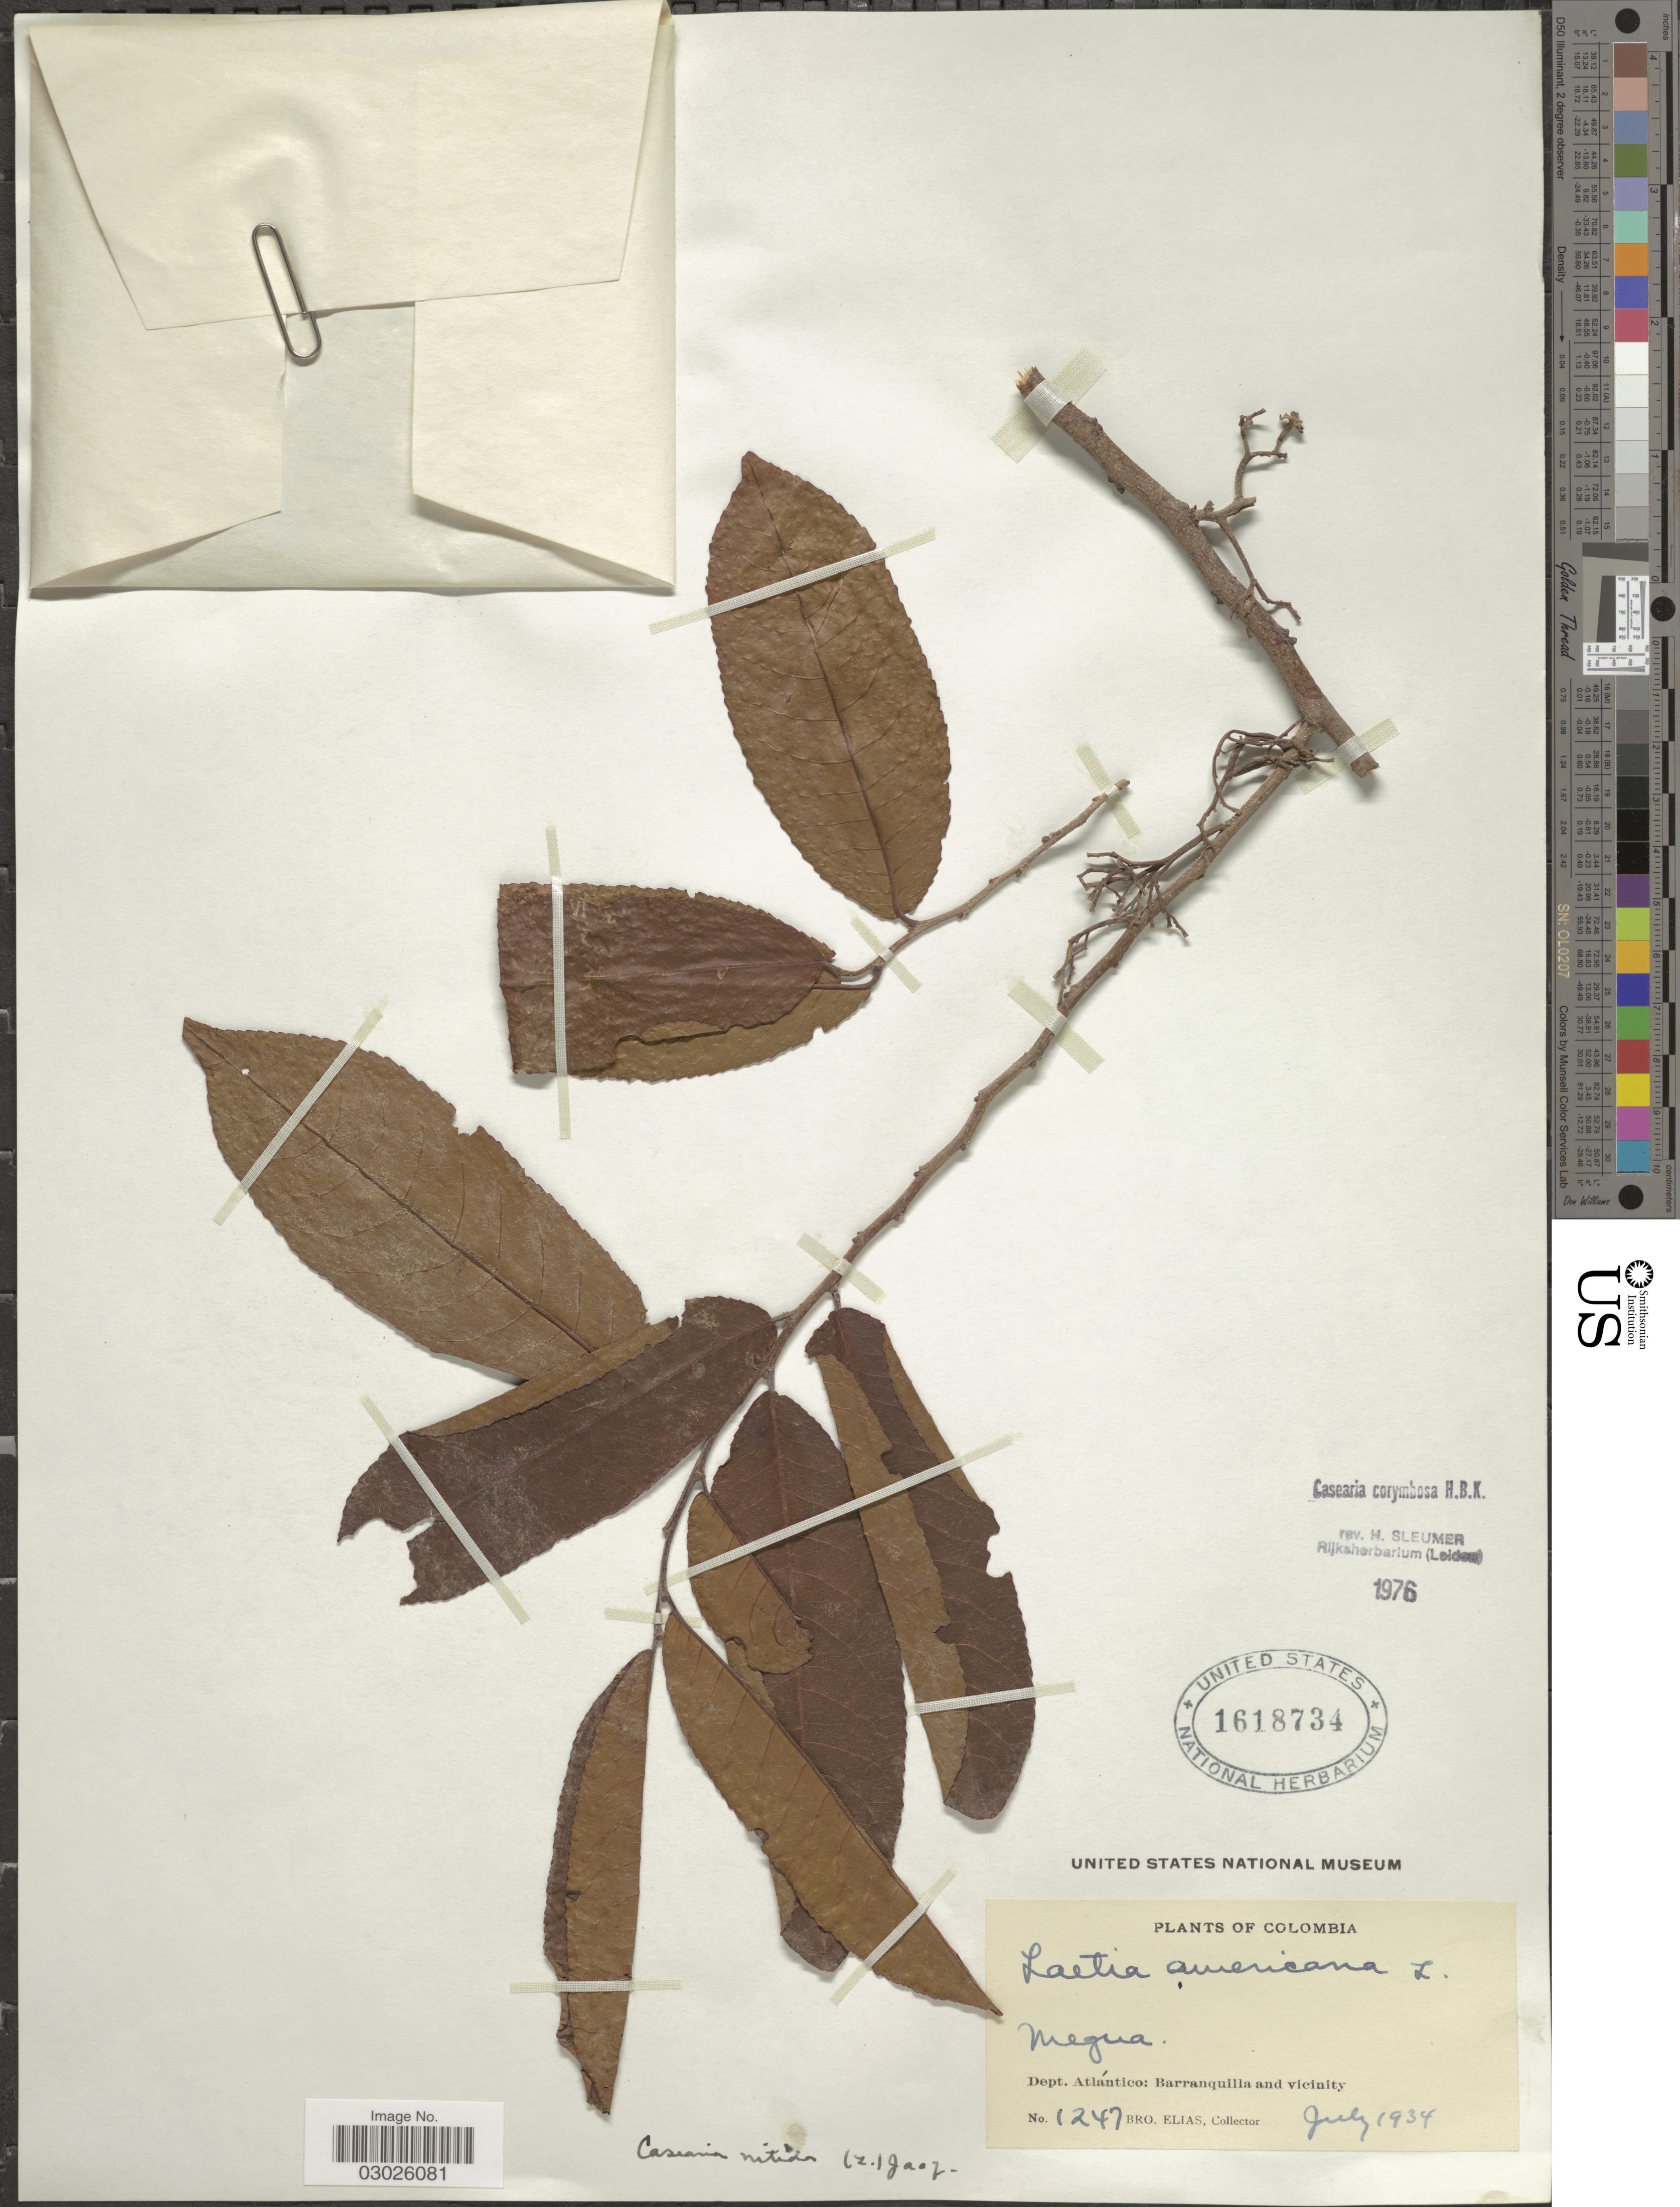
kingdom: Plantae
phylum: Tracheophyta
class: Magnoliopsida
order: Malpighiales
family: Salicaceae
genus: Casearia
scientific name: Casearia corymbosa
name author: Kunth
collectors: Bro. Elias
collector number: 1247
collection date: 1934-07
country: Colombia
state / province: Atlántico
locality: Dept. Atlántico: Barranquilla and vicinity.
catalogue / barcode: US 1618734